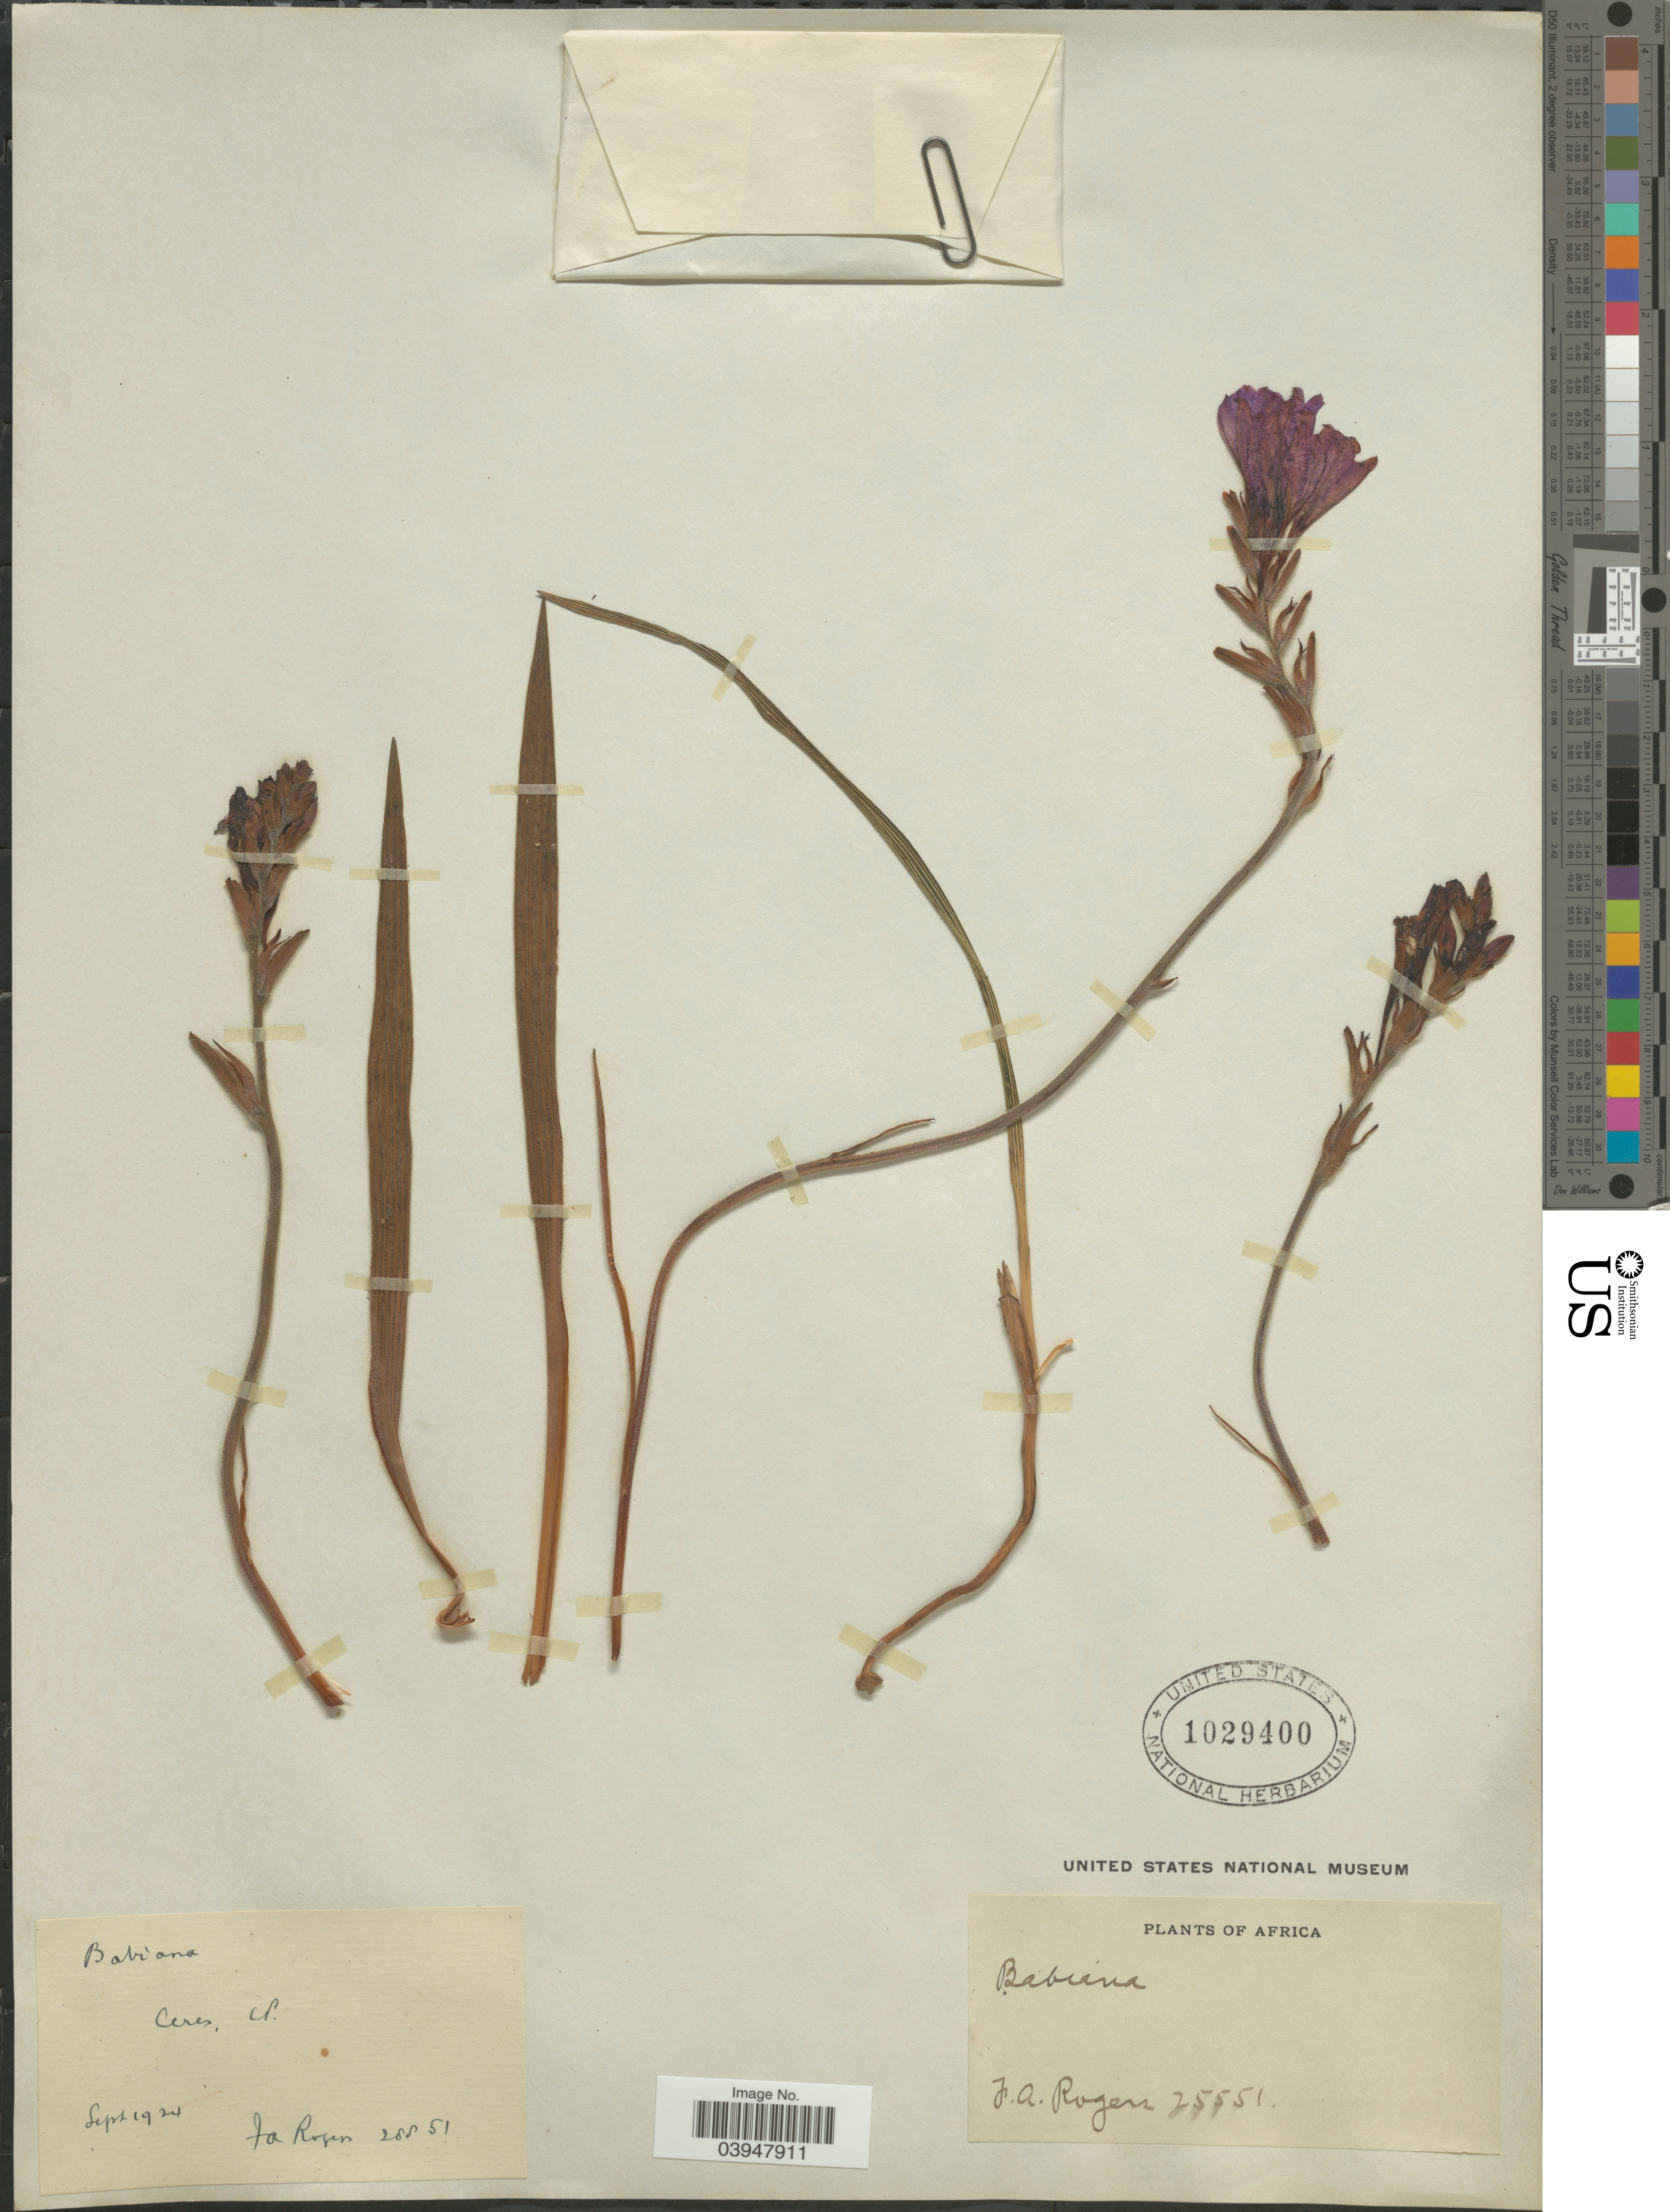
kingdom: Plantae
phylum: Tracheophyta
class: Liliopsida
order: Asparagales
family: Iridaceae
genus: Babiana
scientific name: Babiana sp.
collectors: F. A. Rogers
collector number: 25551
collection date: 1924-09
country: South Africa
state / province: Western Cape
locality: Ceres.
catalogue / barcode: US 1029400